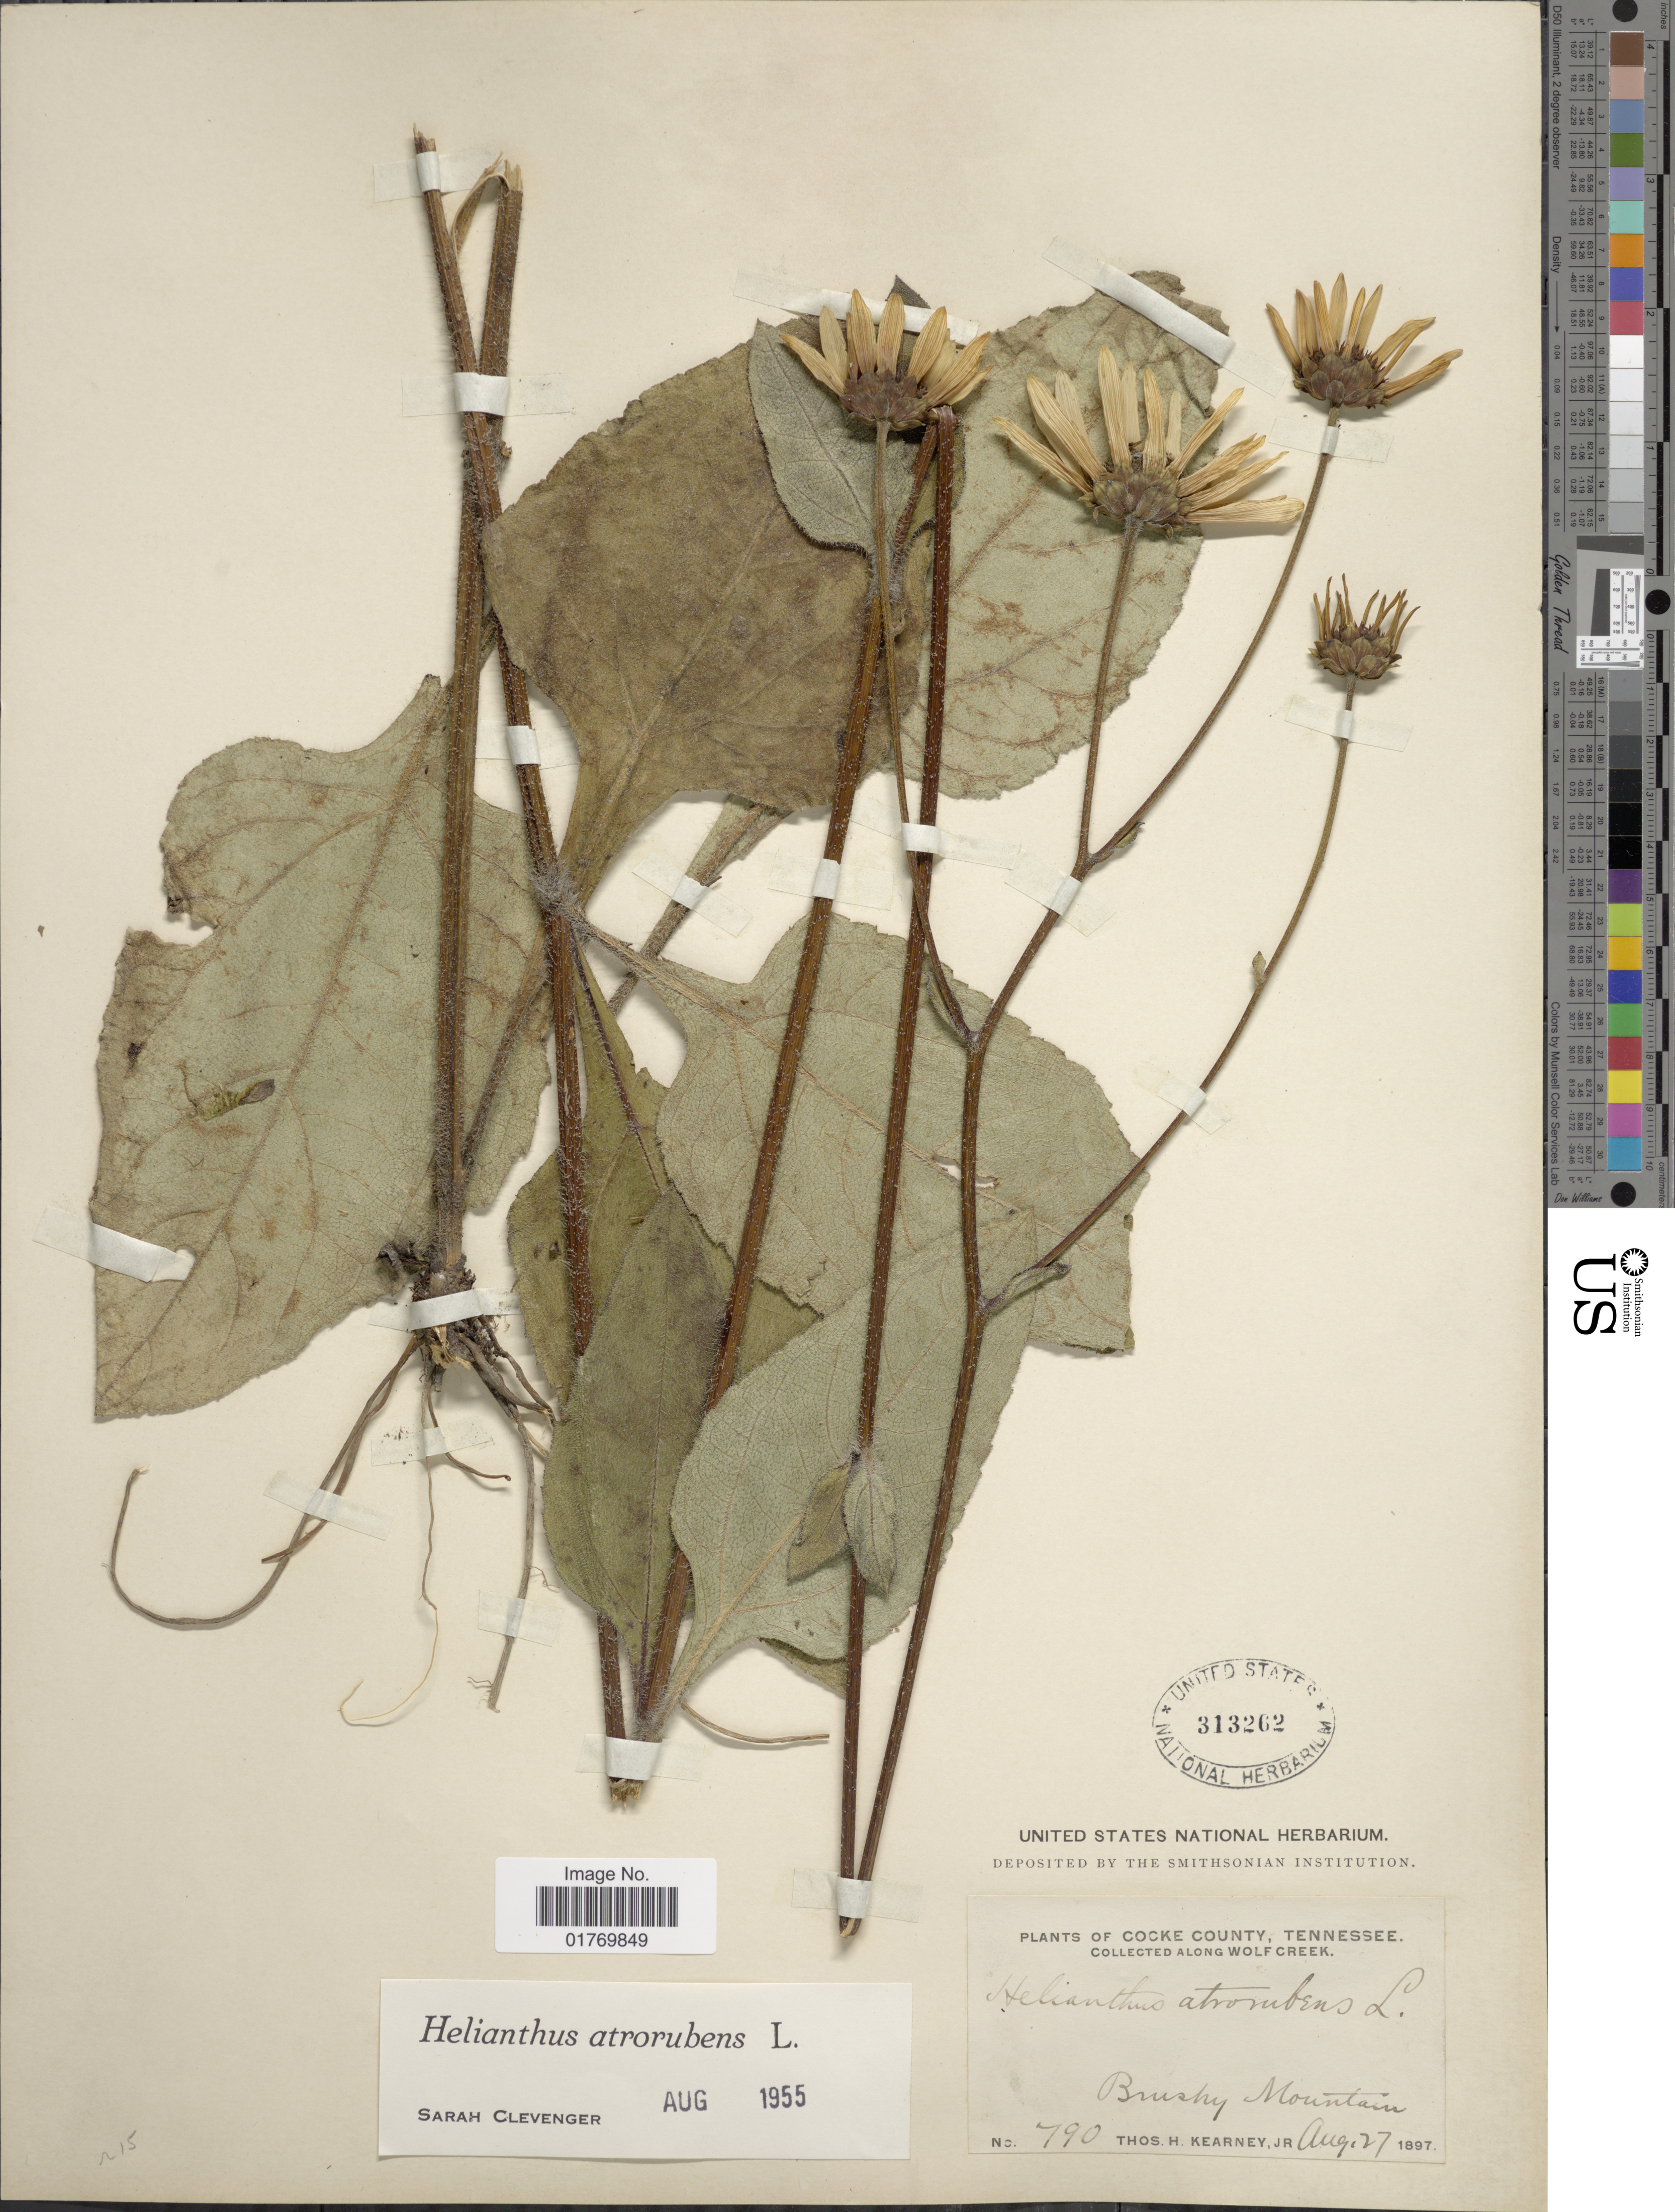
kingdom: Plantae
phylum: Tracheophyta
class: Magnoliopsida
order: Asterales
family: Asteraceae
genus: Helianthus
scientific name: Helianthus atrorubens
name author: L.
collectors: T. H. Kearney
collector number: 790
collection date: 1897-08-27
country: United States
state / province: Tennessee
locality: Cocke County, Tennessee, Along Wolf Creek, Brushy Mountain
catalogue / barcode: US 313262